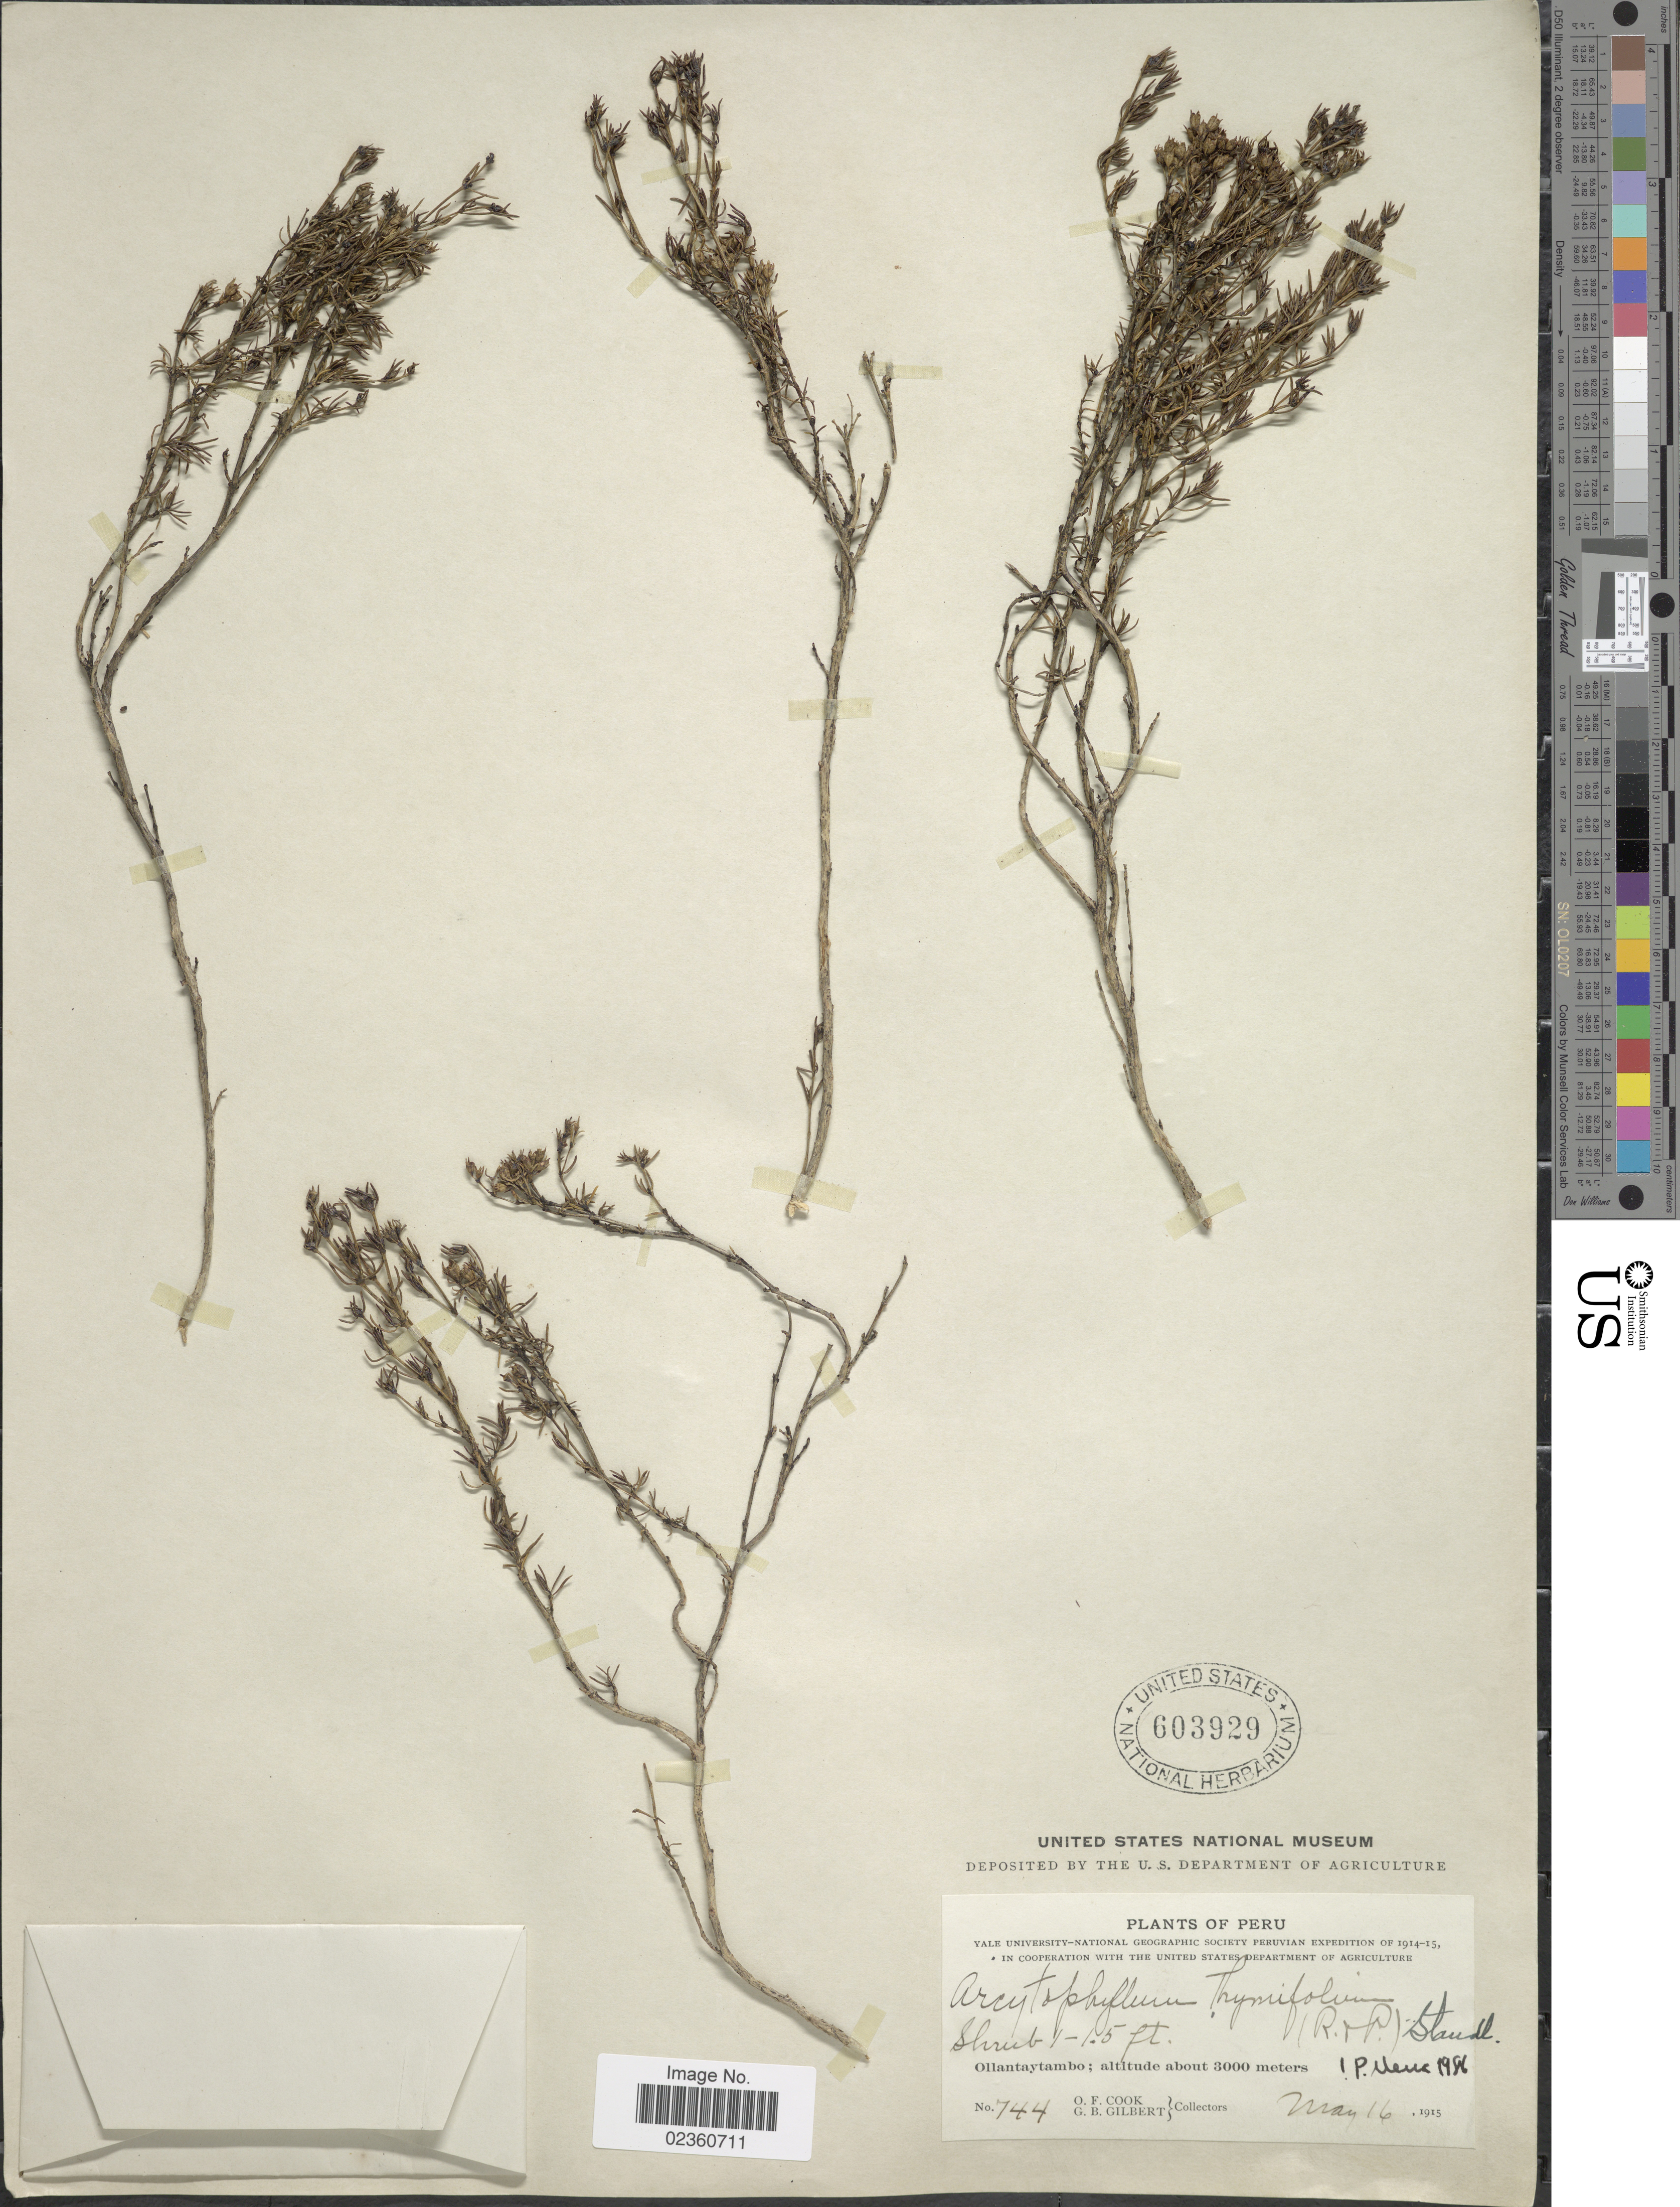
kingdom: Plantae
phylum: Tracheophyta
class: Magnoliopsida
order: Gentianales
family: Rubiaceae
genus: Arcytophyllum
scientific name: Arcytophyllum thymifolium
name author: (Ruiz & Pav.) Standl.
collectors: O. F. Cook & G. B. Gilbert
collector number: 744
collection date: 1915-05-16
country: Peru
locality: Ollantaytambo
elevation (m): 3000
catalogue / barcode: US 603929